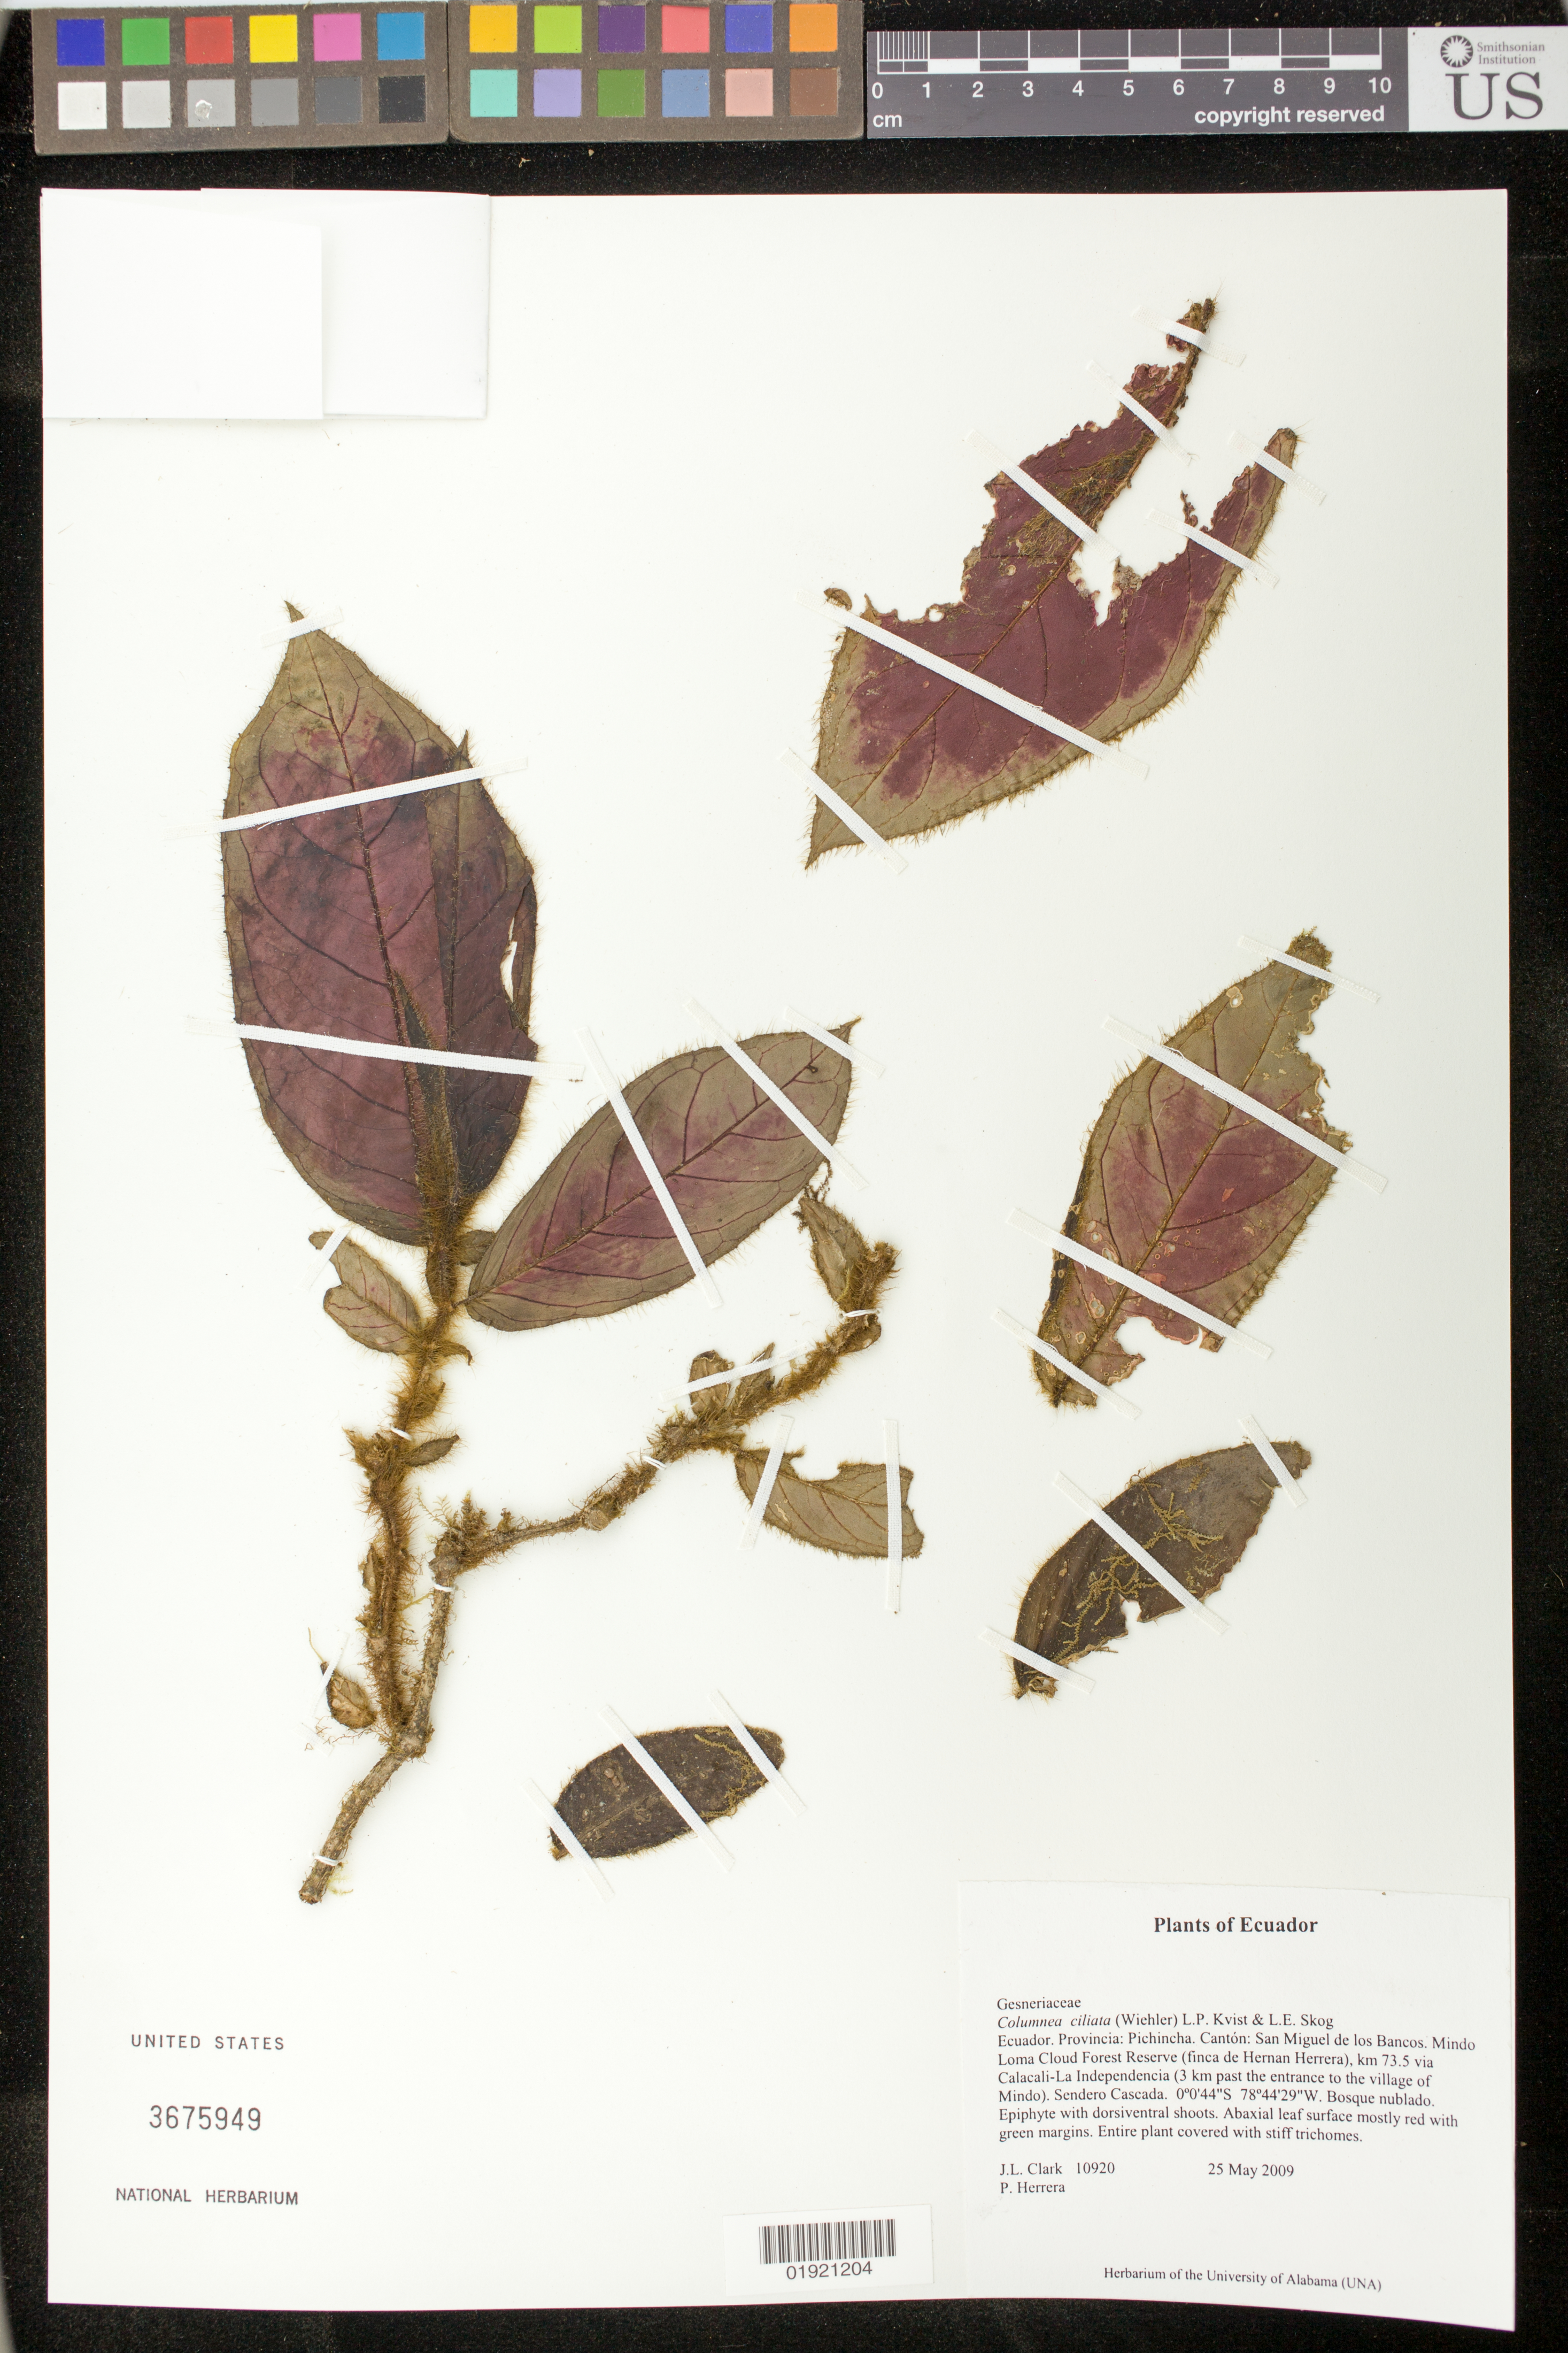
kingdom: Plantae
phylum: Tracheophyta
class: Magnoliopsida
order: Lamiales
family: Gesneriaceae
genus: Columnea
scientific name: Columnea ciliata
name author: (Wiehler) L.P. Kvist & L.E. Skog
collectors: J. L. Clark & Herrera, P.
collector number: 10920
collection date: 2009-05-25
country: Ecuador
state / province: Pichincha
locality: Canton: San Miguel de los Bancos. Mindo Loma Cloud Forest Reserve (finca de Hernan Herrera), km 73.5 via Calacali-La Independencia (3 km past the entrance to the village of Mindo). Sendero Cascada.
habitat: Bosque nublado.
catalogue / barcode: US 3675949